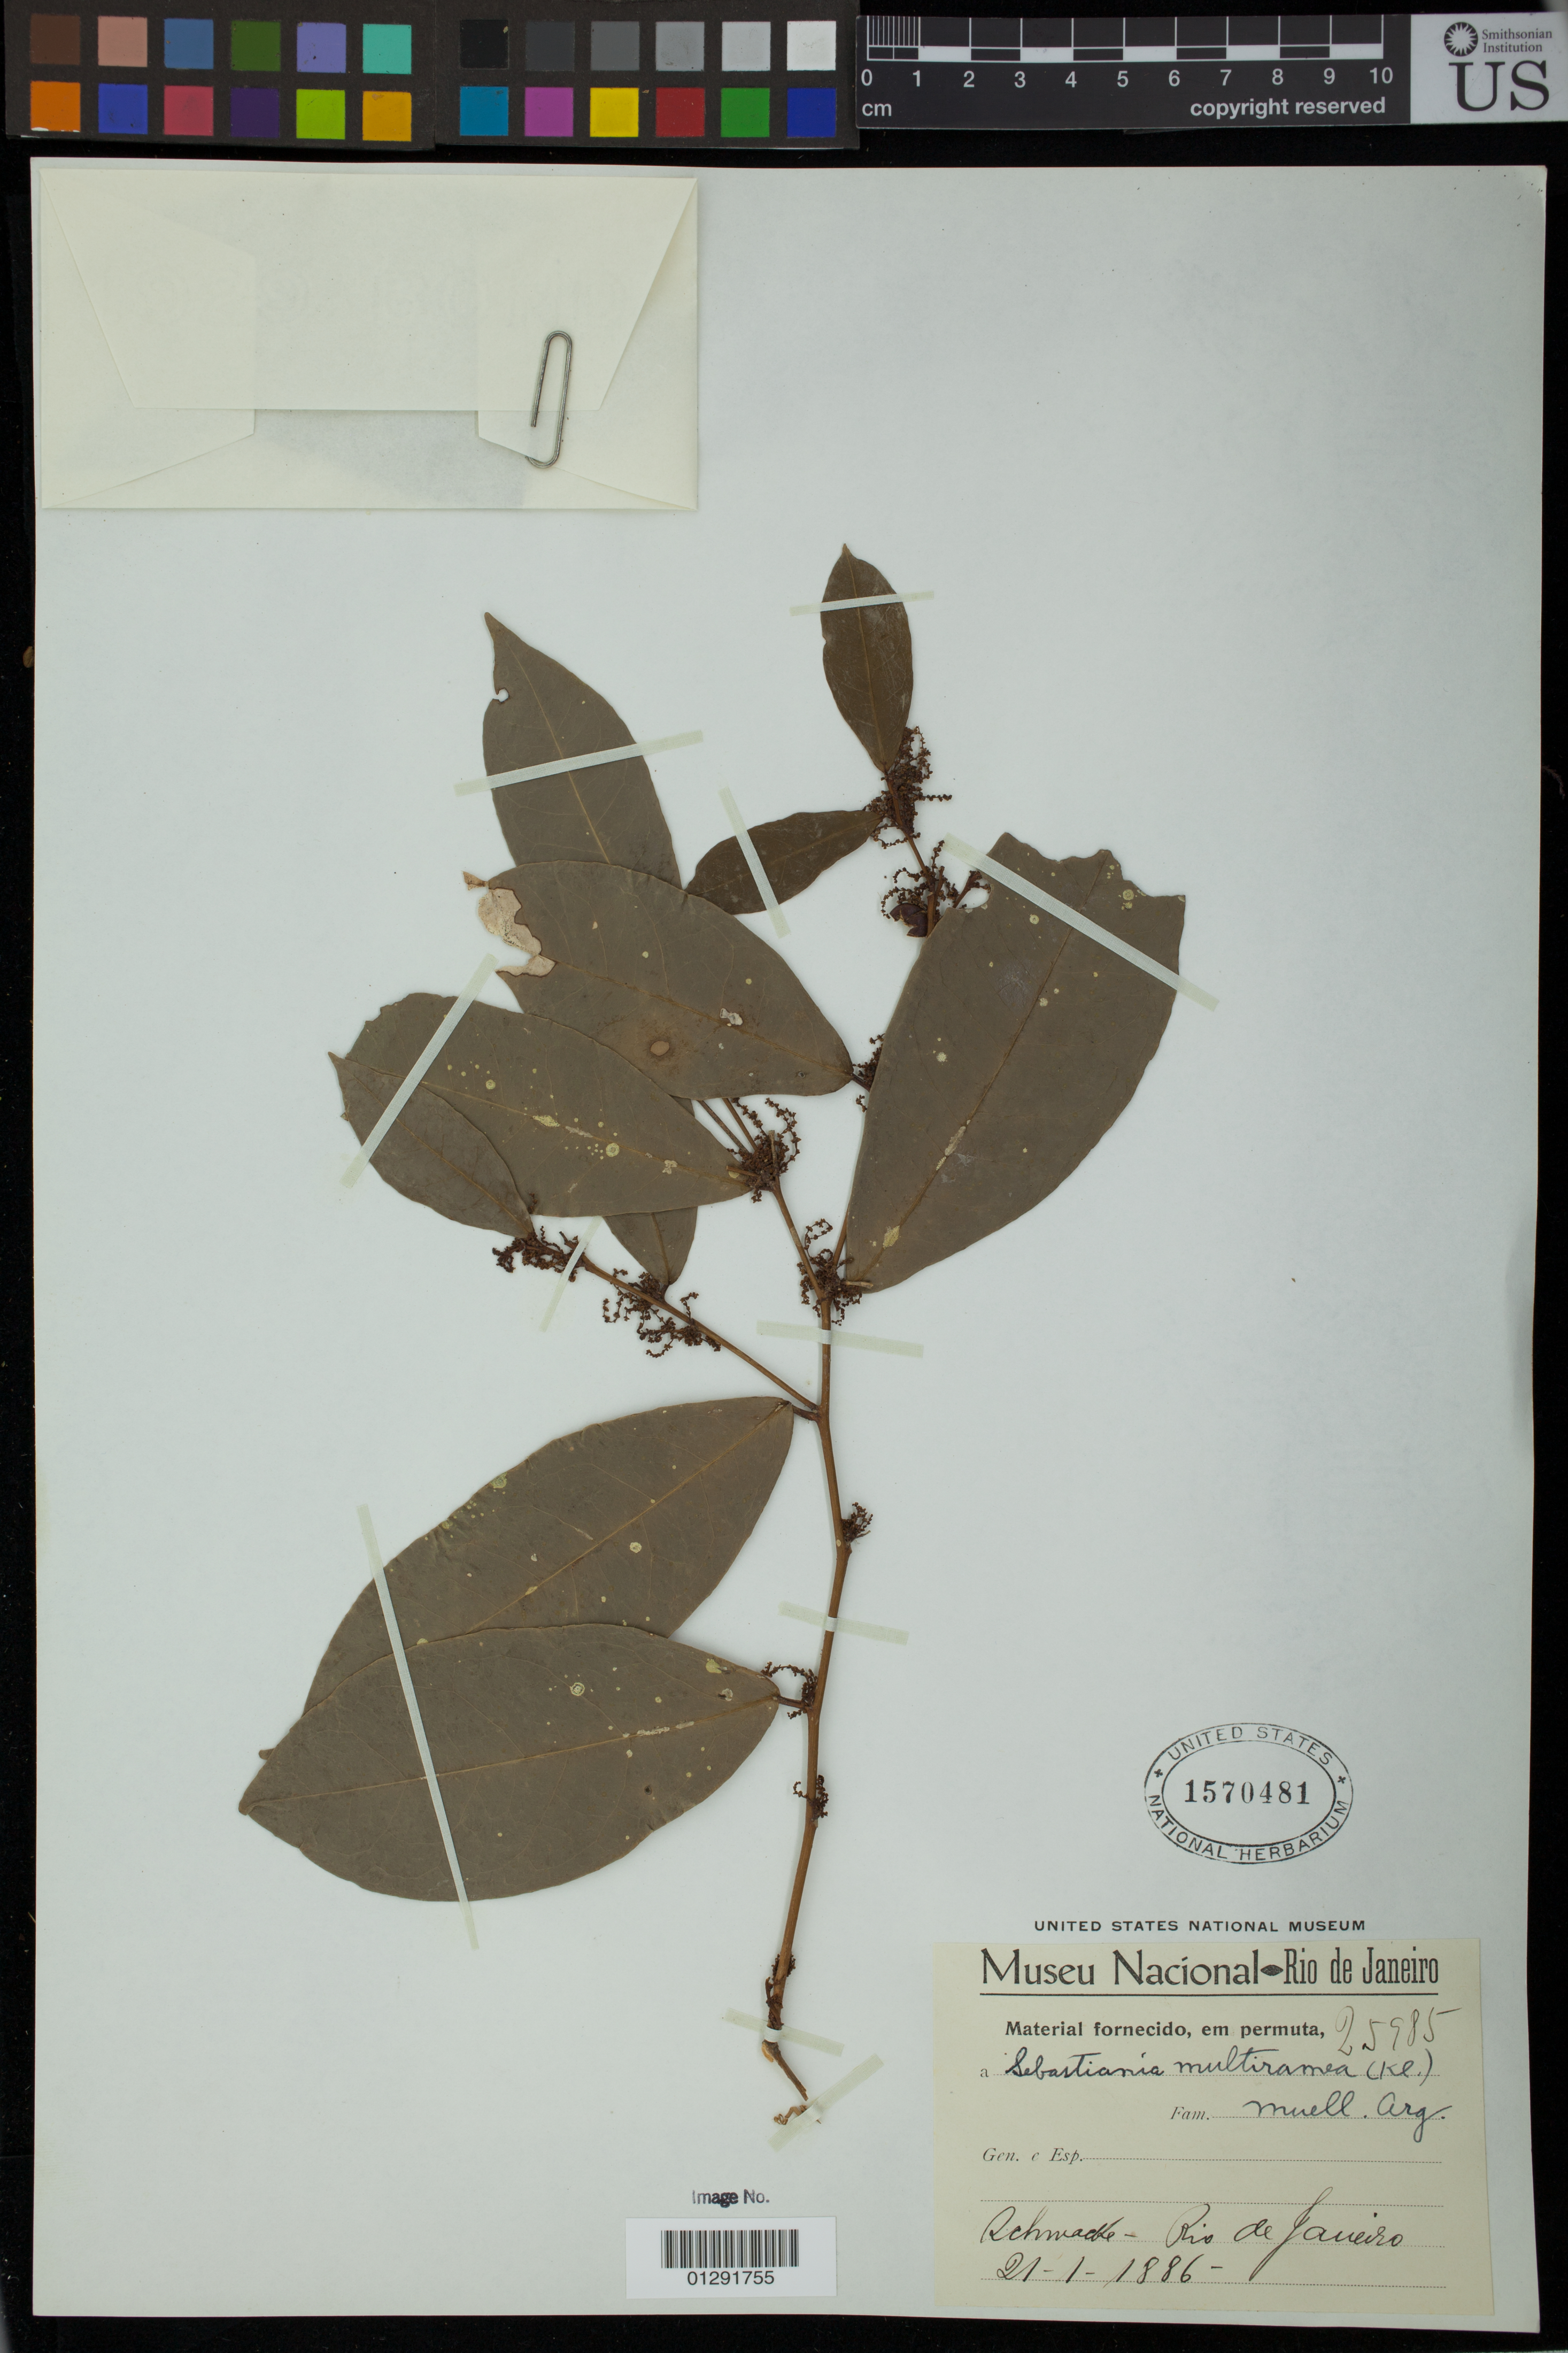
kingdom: Plantae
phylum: Tracheophyta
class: Magnoliopsida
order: Malpighiales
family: Euphorbiaceae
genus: Sebastiania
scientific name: Sebastiania multiramea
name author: (Klotzsch) Mart.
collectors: -. Schmacke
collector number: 25985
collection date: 1886-01-21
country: Brazil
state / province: Rio de Janeiro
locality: Rio de Janeiro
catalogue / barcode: US 1570481